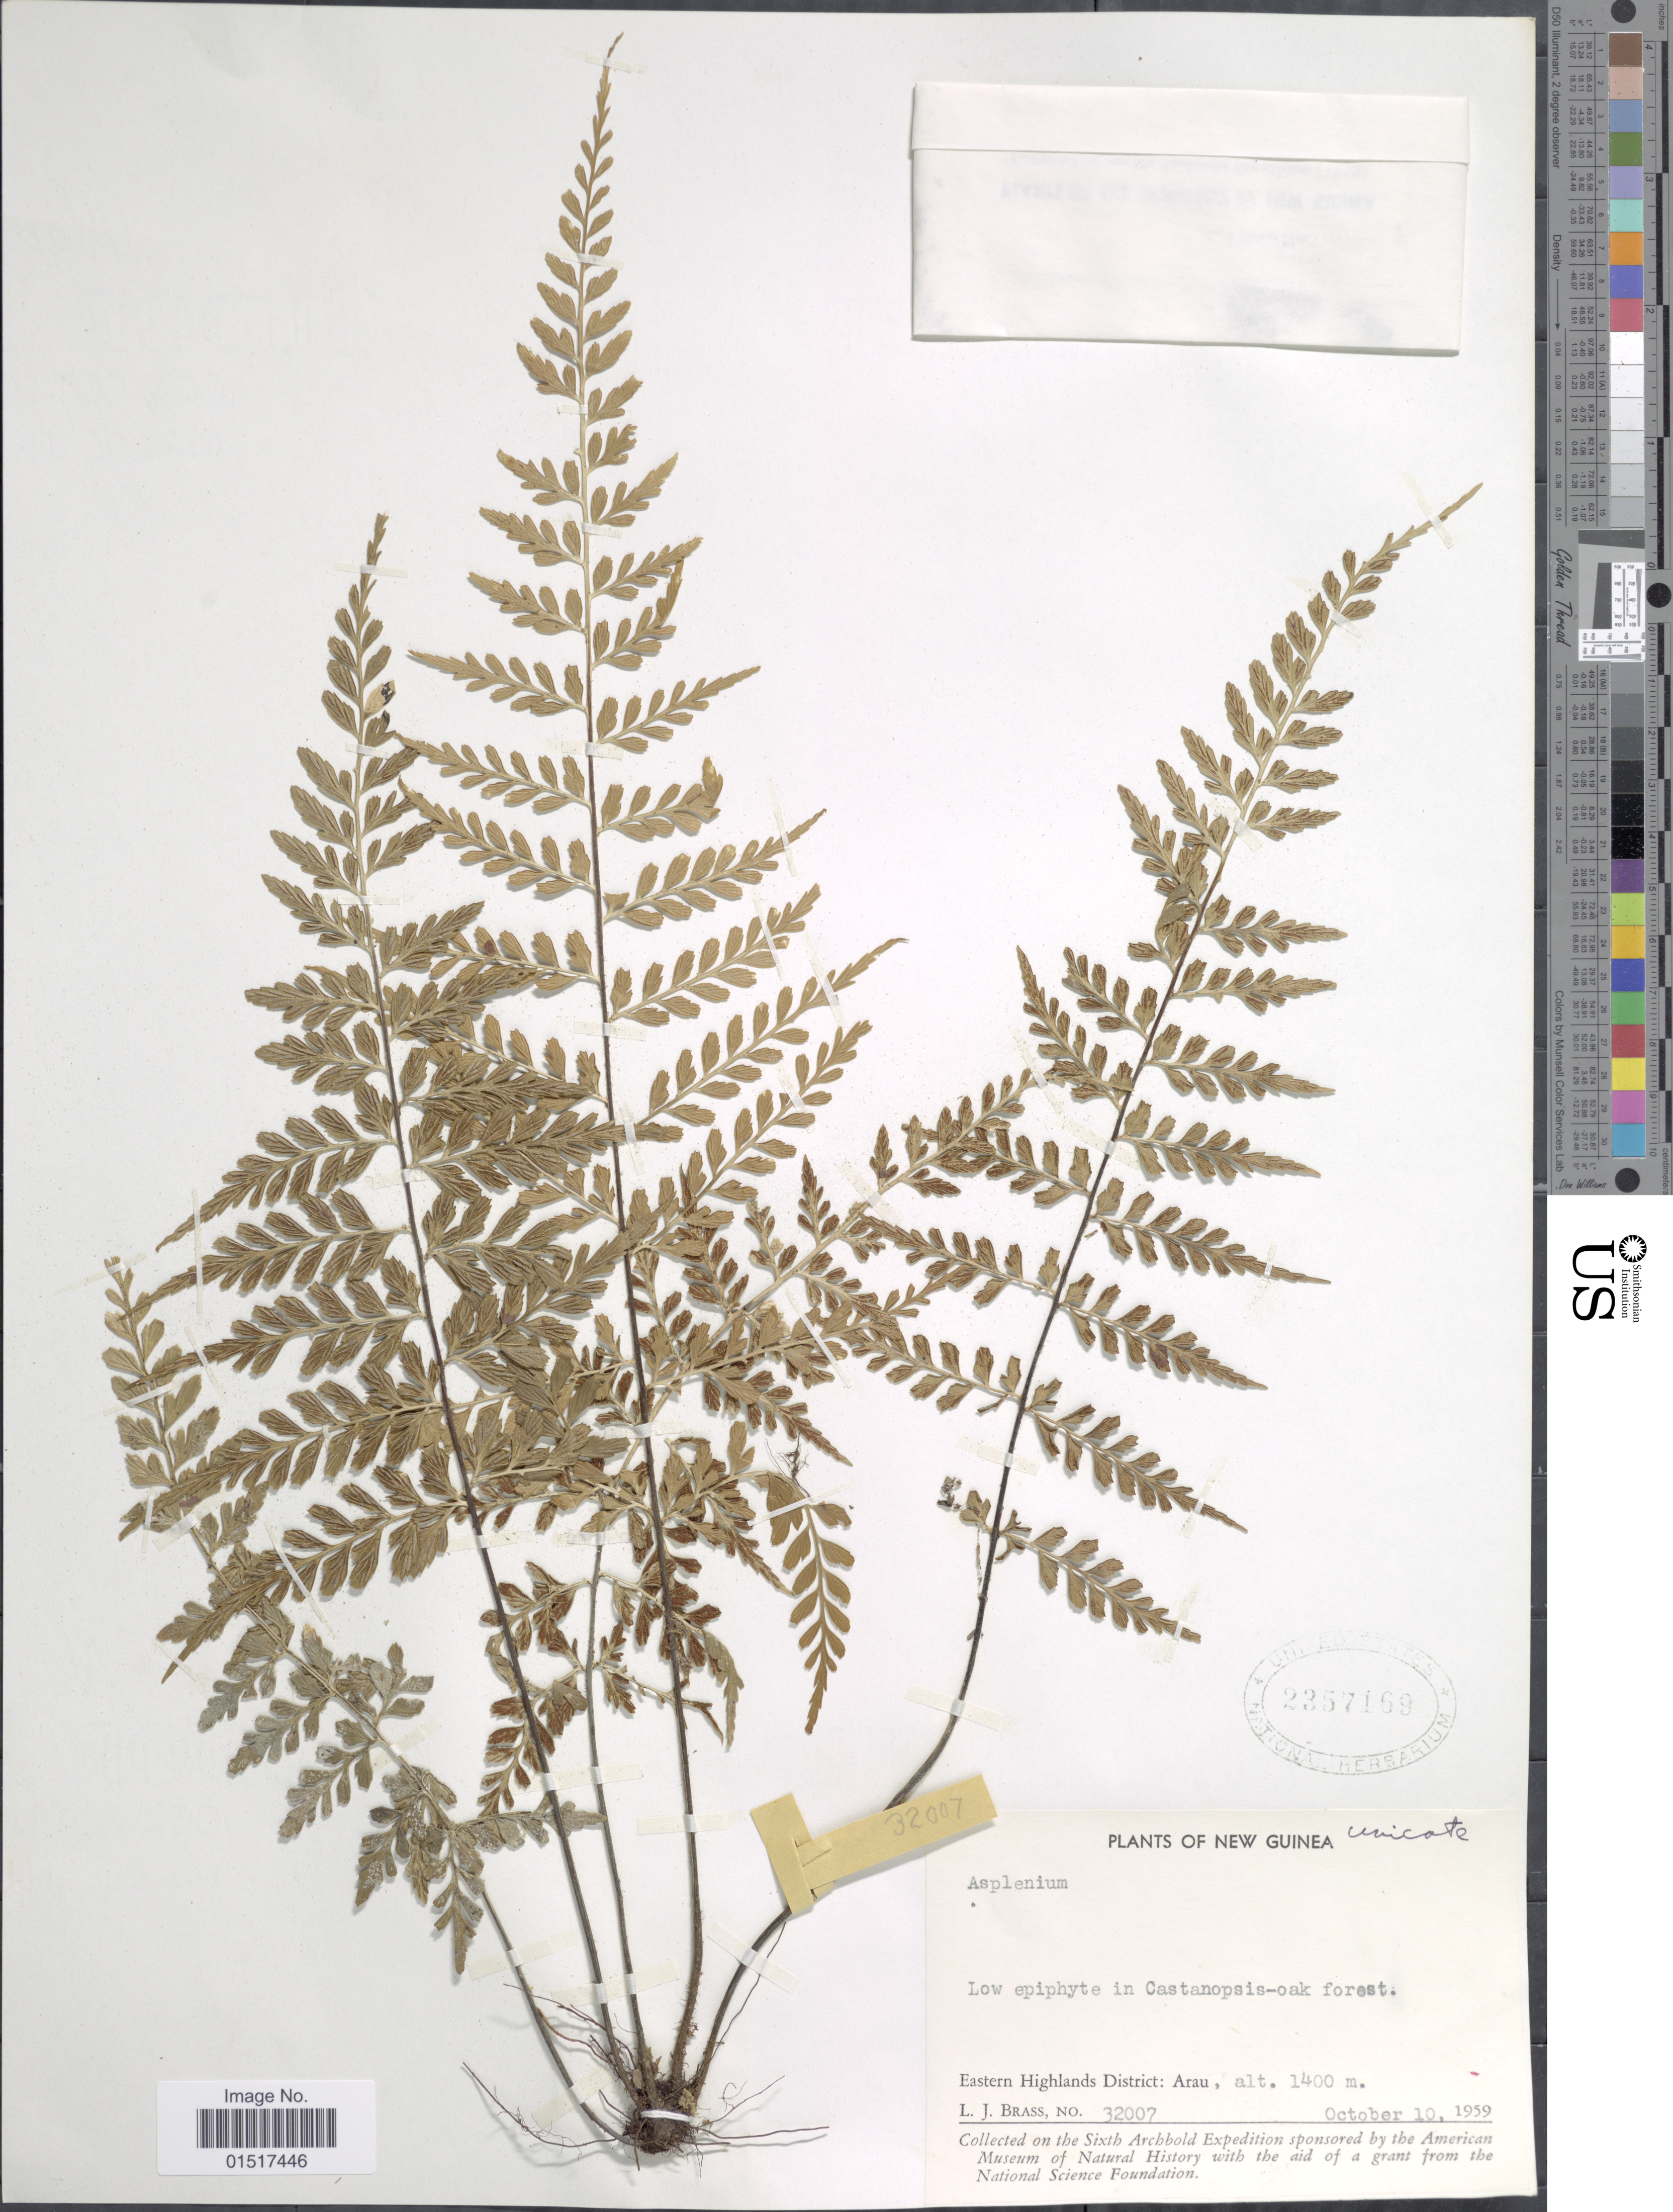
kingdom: Plantae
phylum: Tracheophyta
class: Polypodiopsida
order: Polypodiales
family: Aspleniaceae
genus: Asplenium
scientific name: Asplenium sp.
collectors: L. J. Brass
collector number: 32007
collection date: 1959-10-10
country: Papua New Guinea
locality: New Guinea. Eastern Highlands District: Arau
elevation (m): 1400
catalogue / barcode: US 2357169